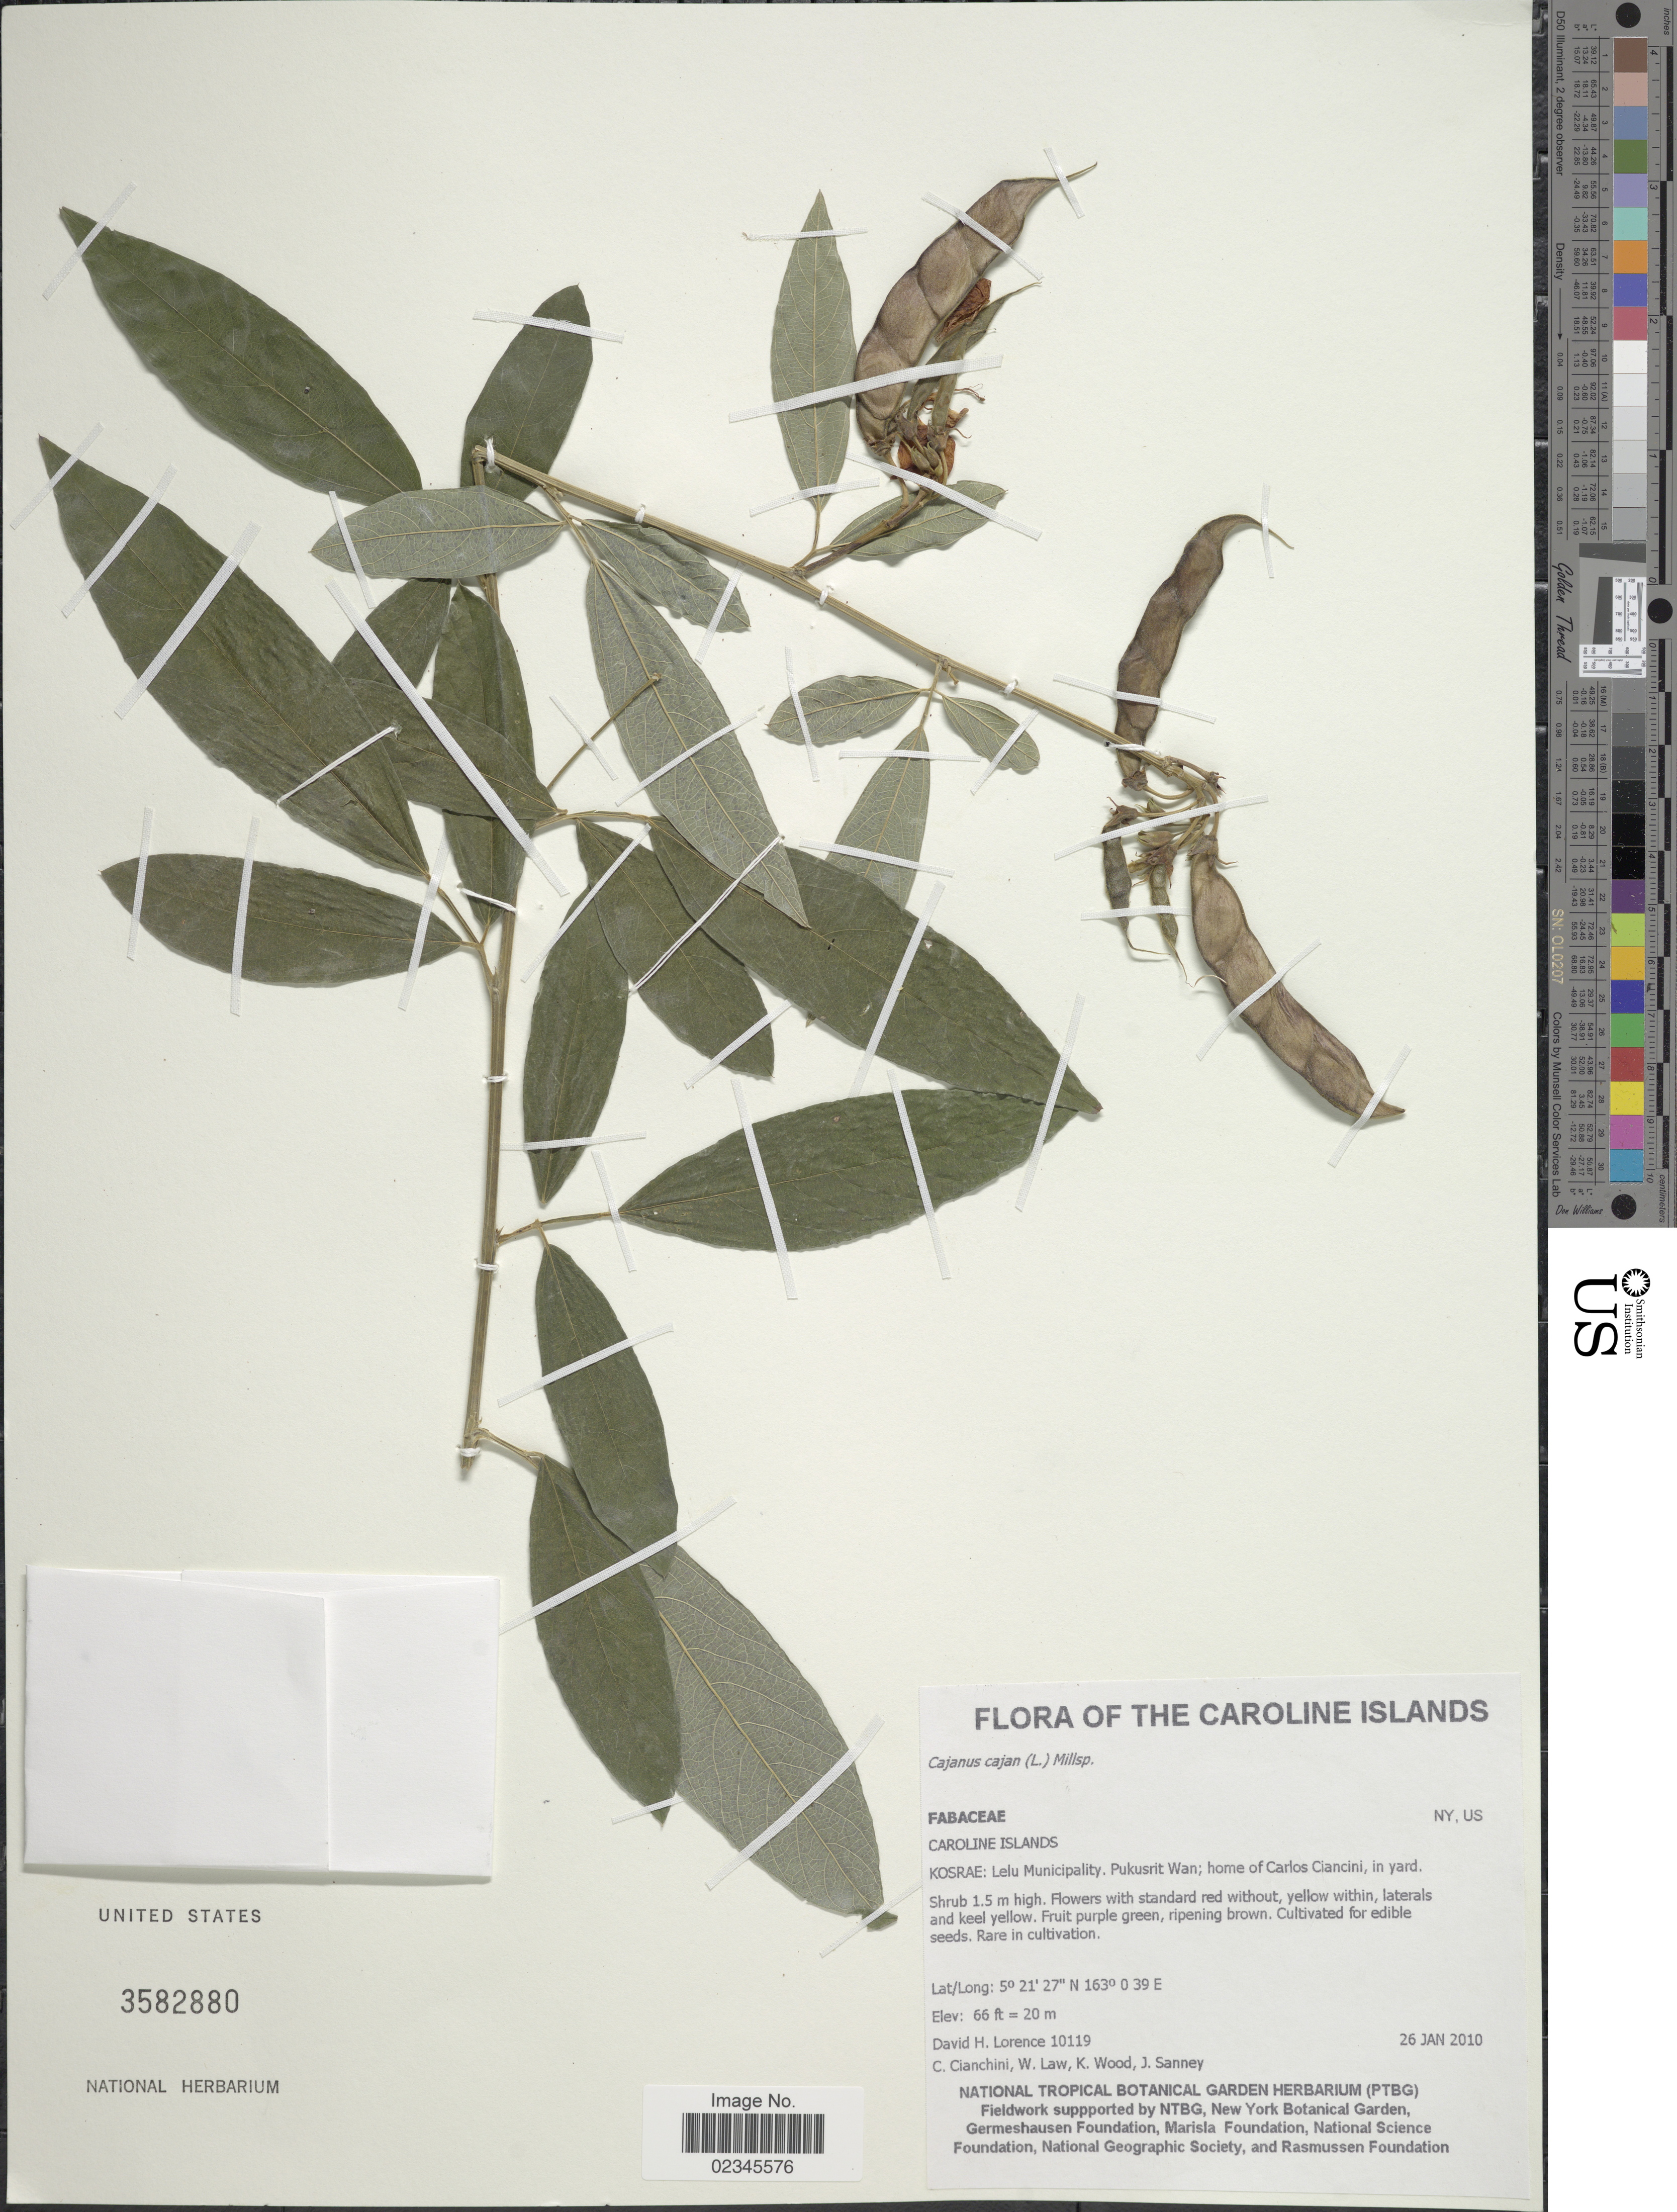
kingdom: Plantae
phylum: Tracheophyta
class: Magnoliopsida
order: Fabales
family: Fabaceae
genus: Cajanus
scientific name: Cajanus cajan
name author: (L.) Huth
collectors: D. Lorence, C. Cianchini, W. Law, K. R. Wood & J. Sanney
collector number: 10119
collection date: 2010-01-26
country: Micronesia, Federated States of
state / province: Kosrae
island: Lelu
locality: Caroline Islands. Lelu Municipality. Pukusrit Wan; home of Carlos Ciancini, in yard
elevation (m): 20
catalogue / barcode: US 3582880